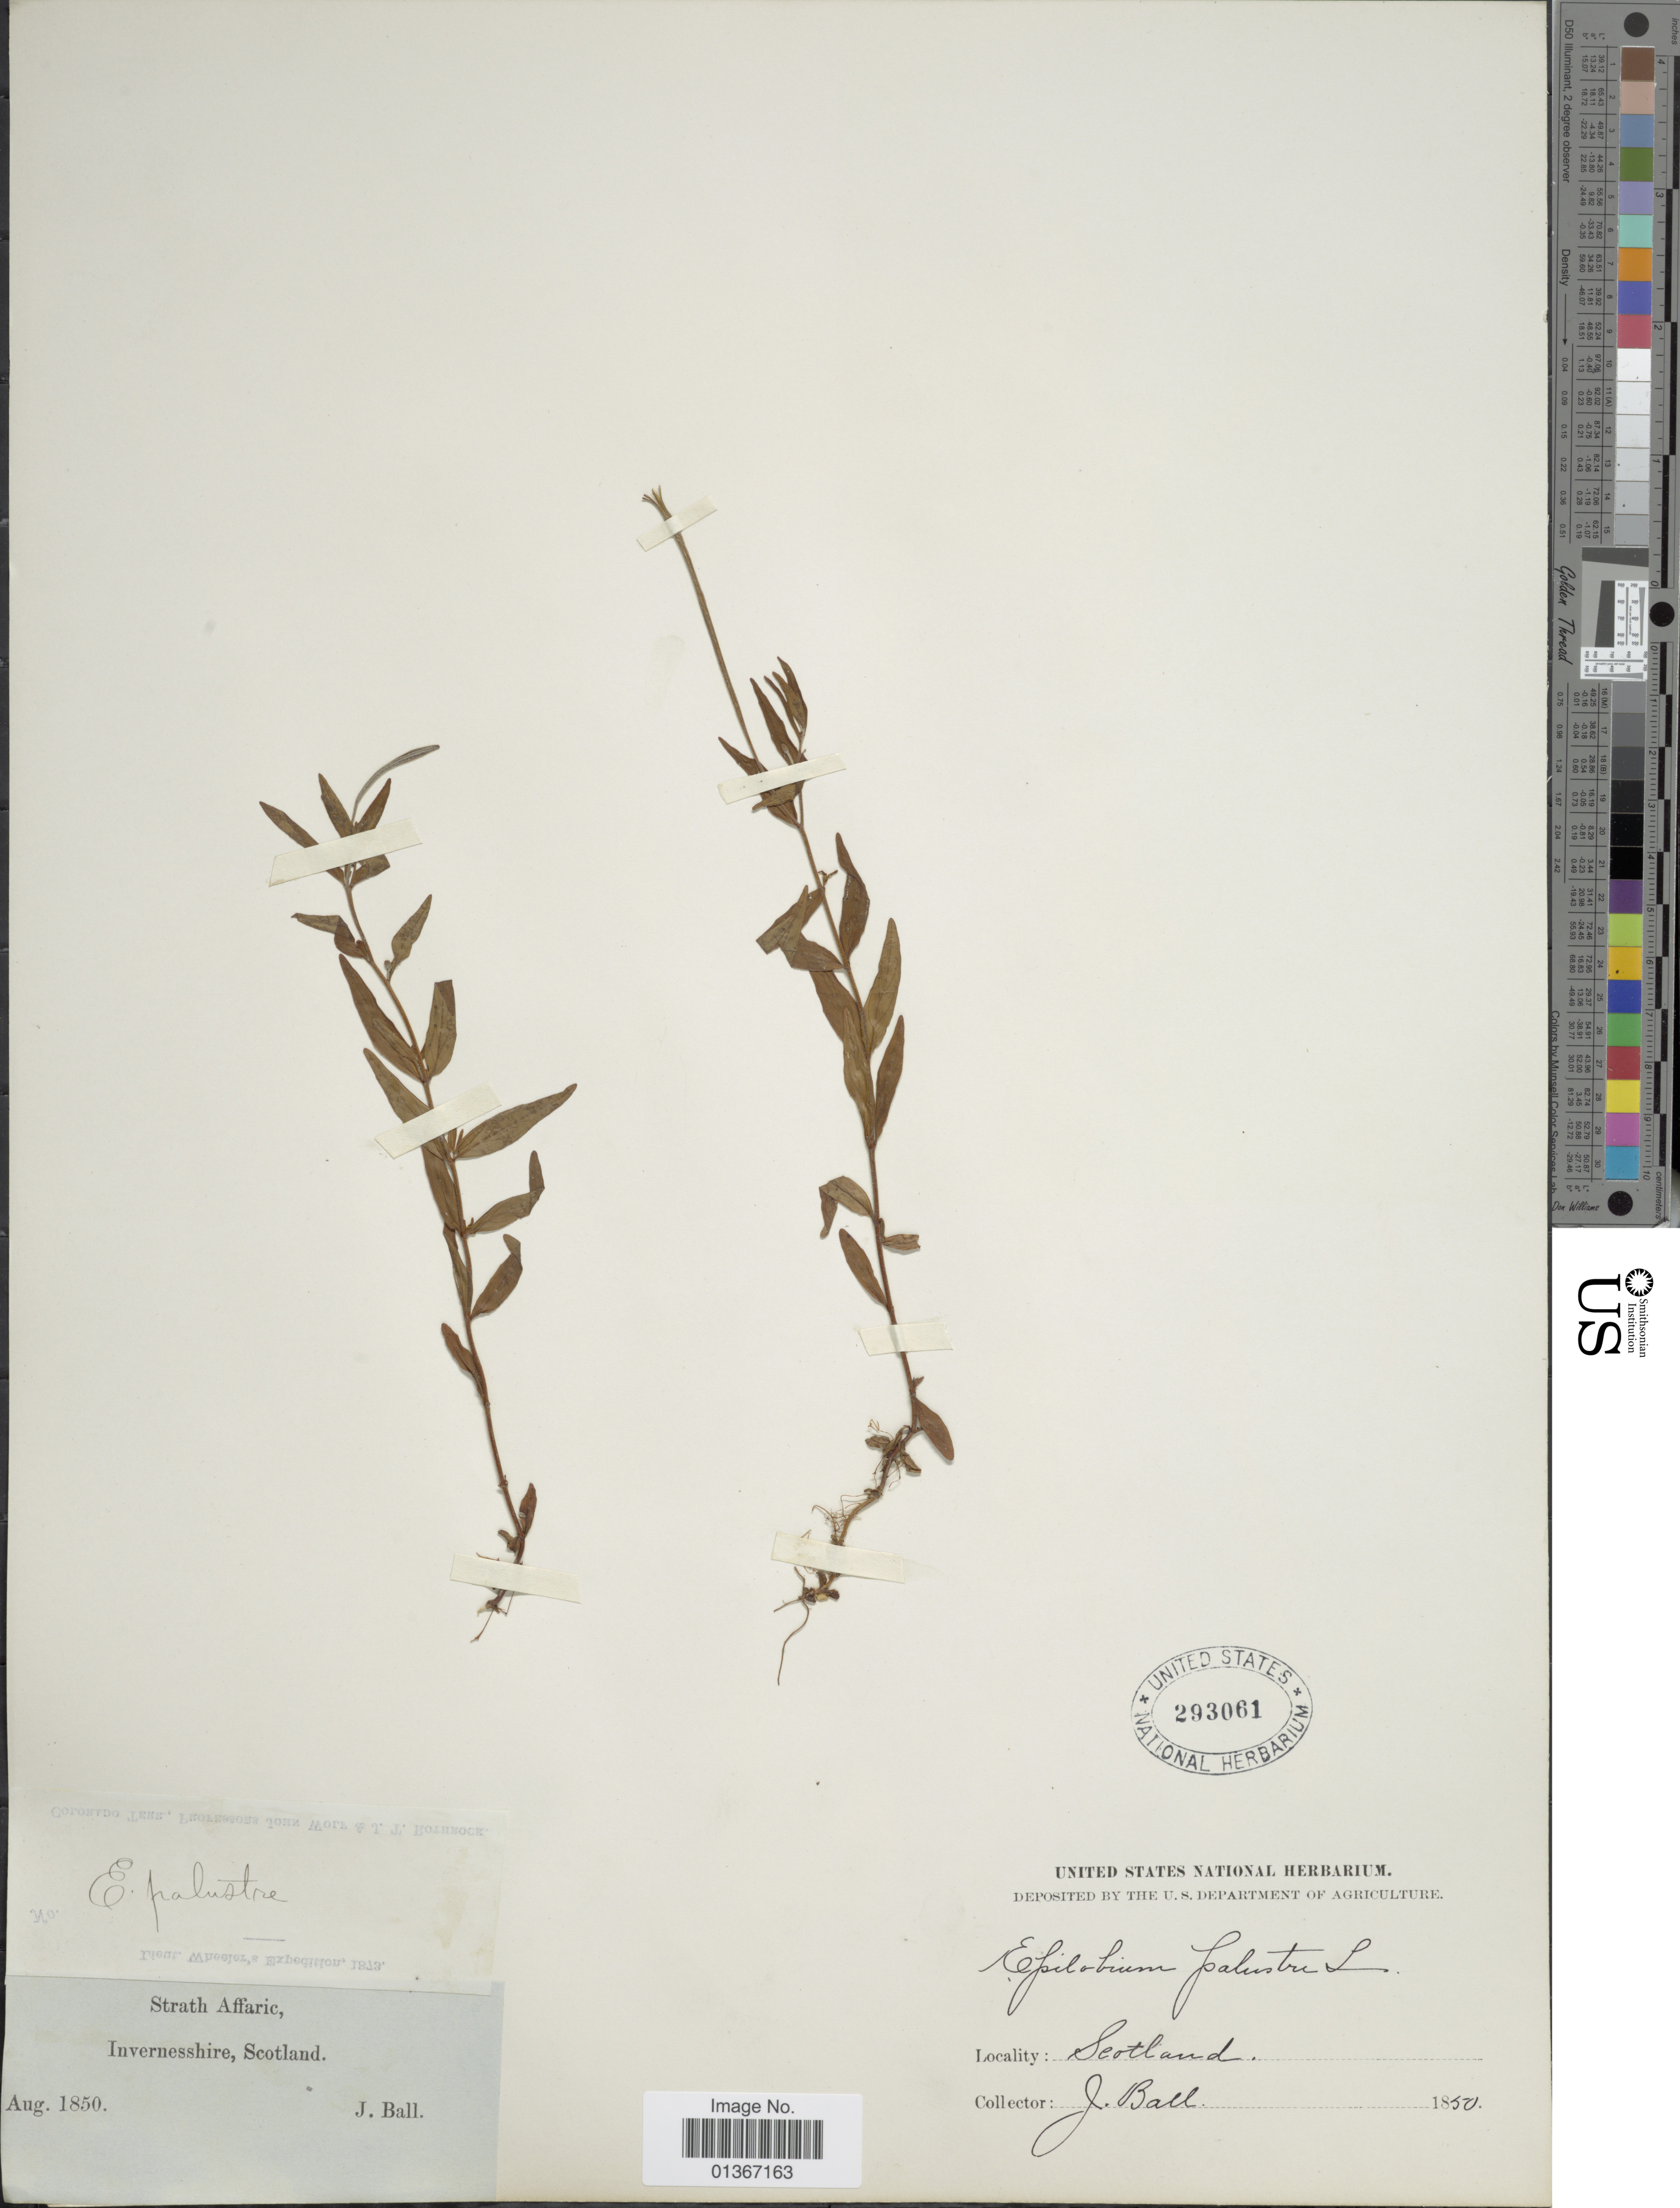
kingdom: Plantae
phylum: Tracheophyta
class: Magnoliopsida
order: Myrtales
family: Onagraceae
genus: Epilobium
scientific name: Epilobium palustre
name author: L.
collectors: J. Ball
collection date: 1850-08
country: United Kingdom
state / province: Scotland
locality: Strath Affaric, Invernesshire.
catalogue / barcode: US 293061